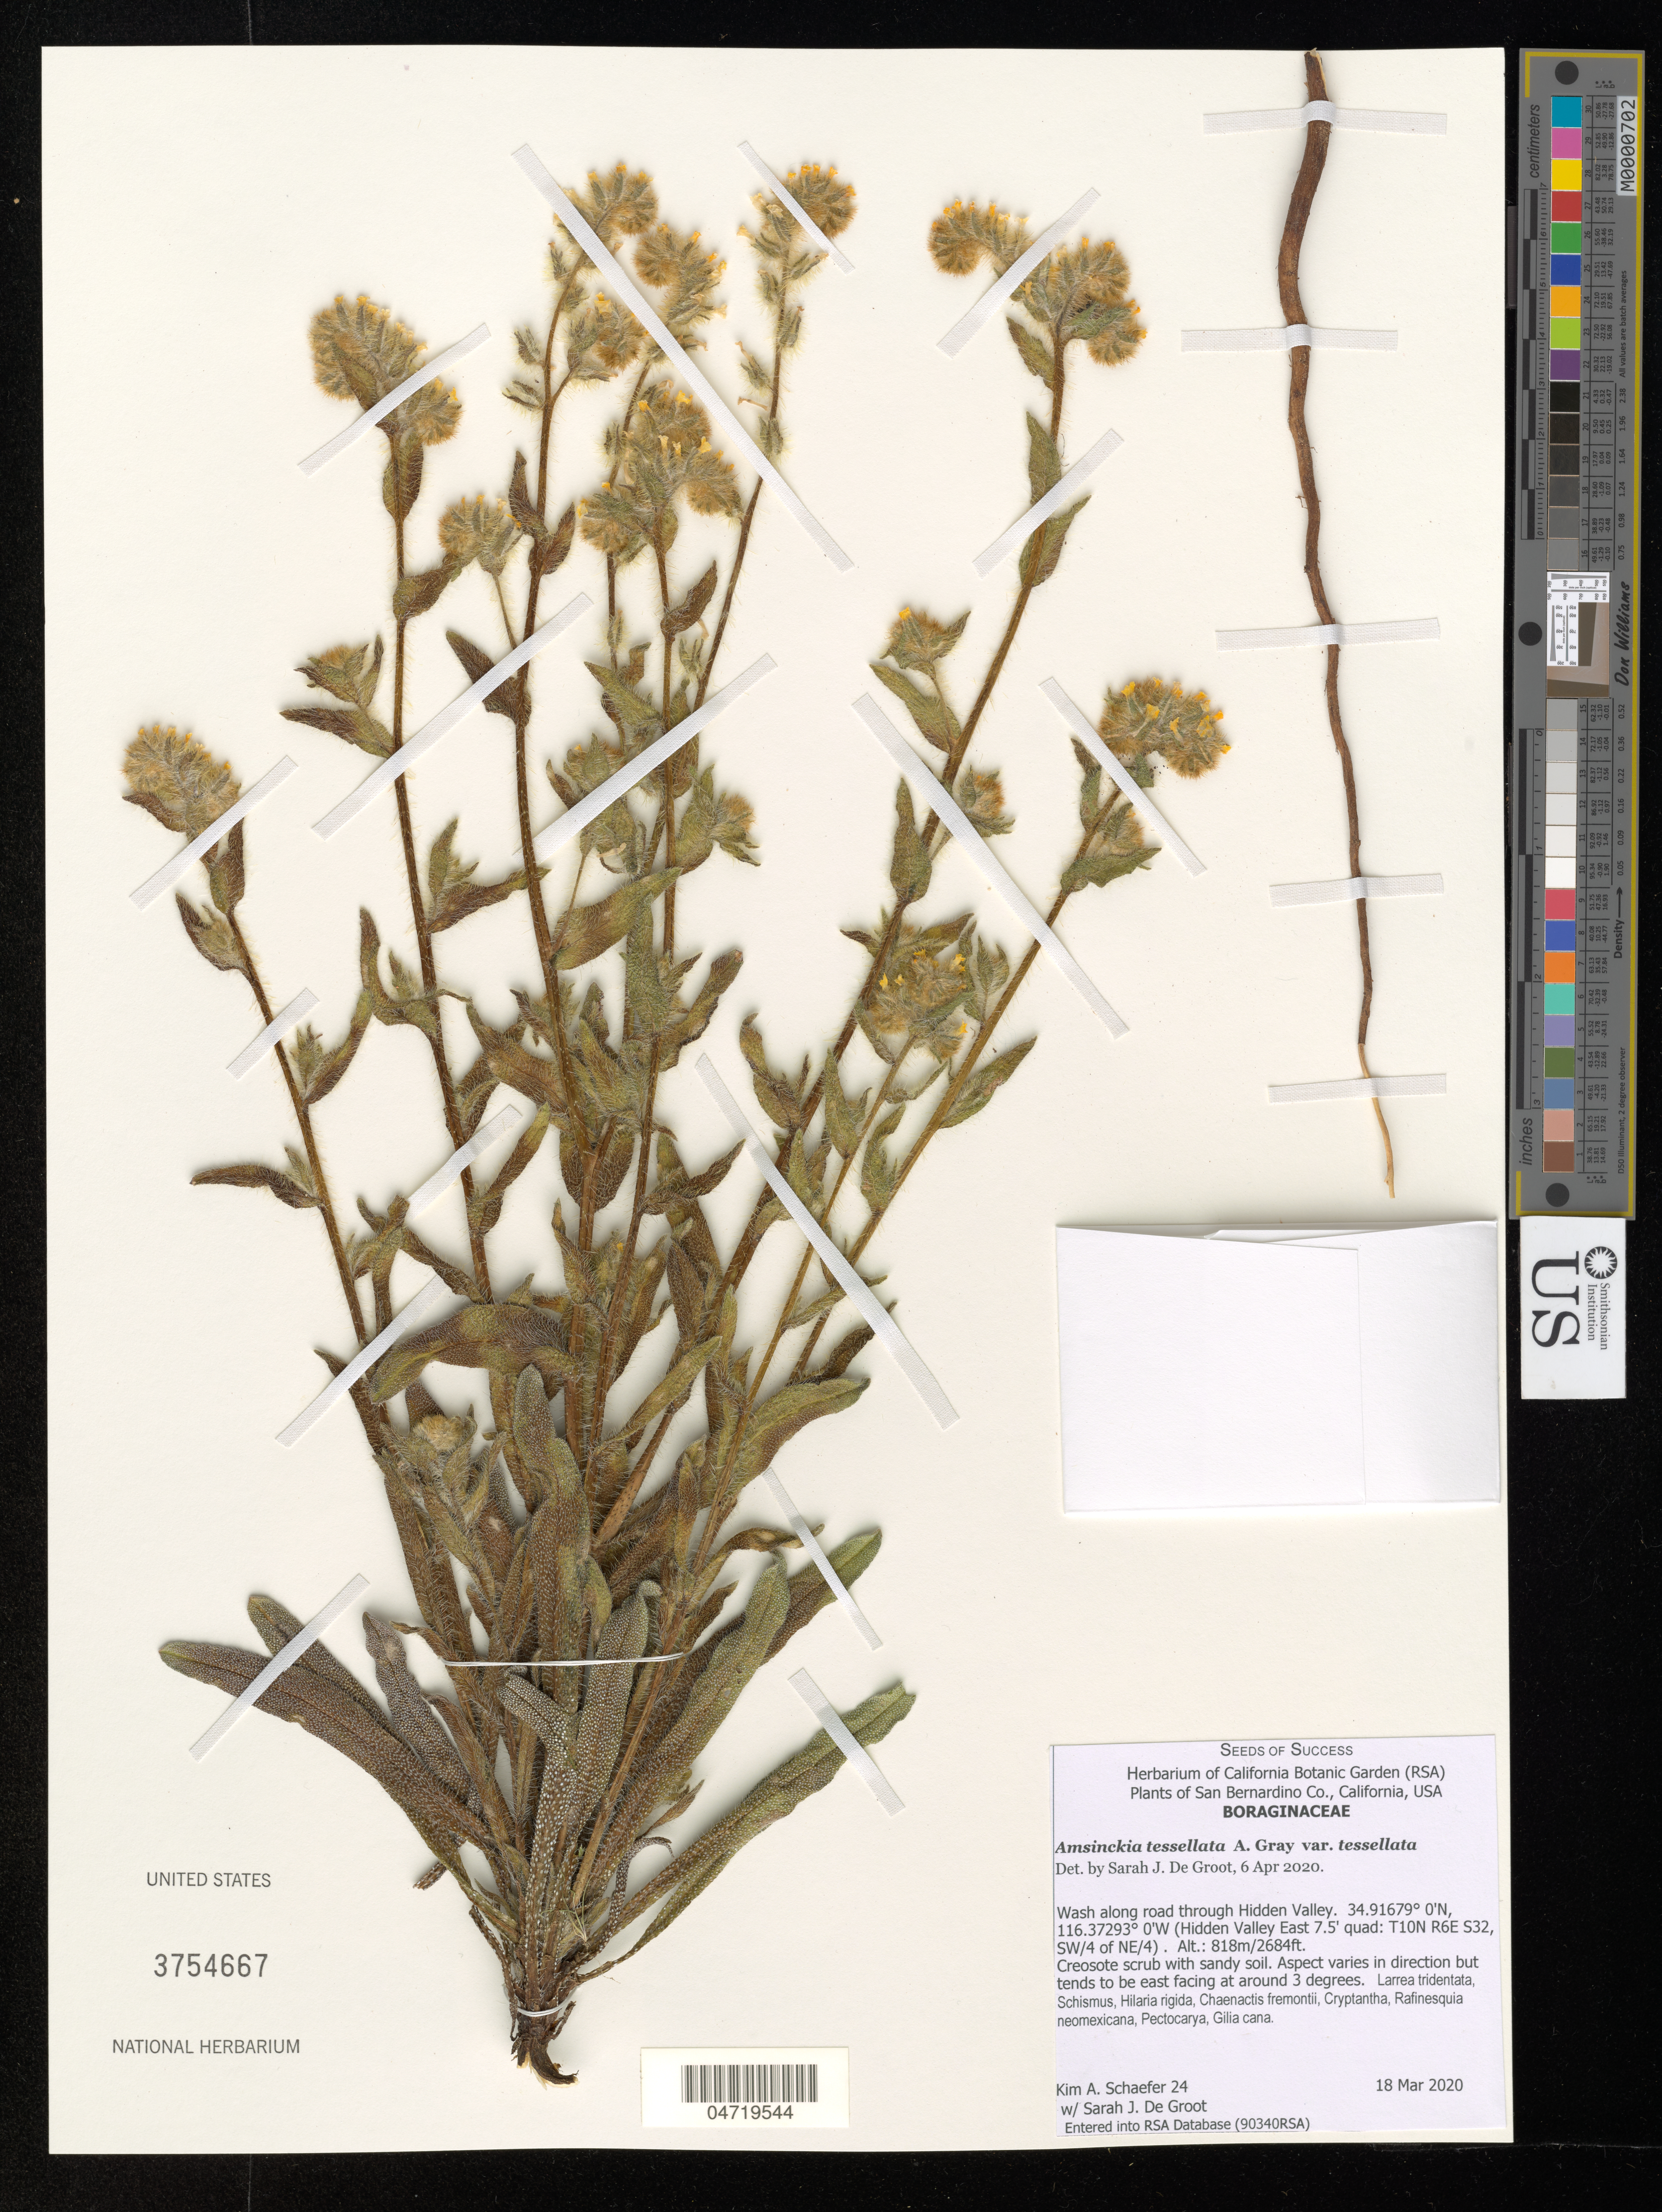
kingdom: Plantae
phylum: Tracheophyta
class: Magnoliopsida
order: Boraginales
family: Boraginaceae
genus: Amsinckia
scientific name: Amsinckia tessellata var. tessellata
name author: A. Gray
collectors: K. Schaefer & S. De Groot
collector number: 24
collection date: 2020-03-18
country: United States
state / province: California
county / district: San Bernardino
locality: San Bernardino Co. Wash along roaf through Hidden Valley. (Hidden Valley East 7.5' quad: T10N R6E S32, Sw/4 of NE/4).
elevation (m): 818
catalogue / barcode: US 3754667